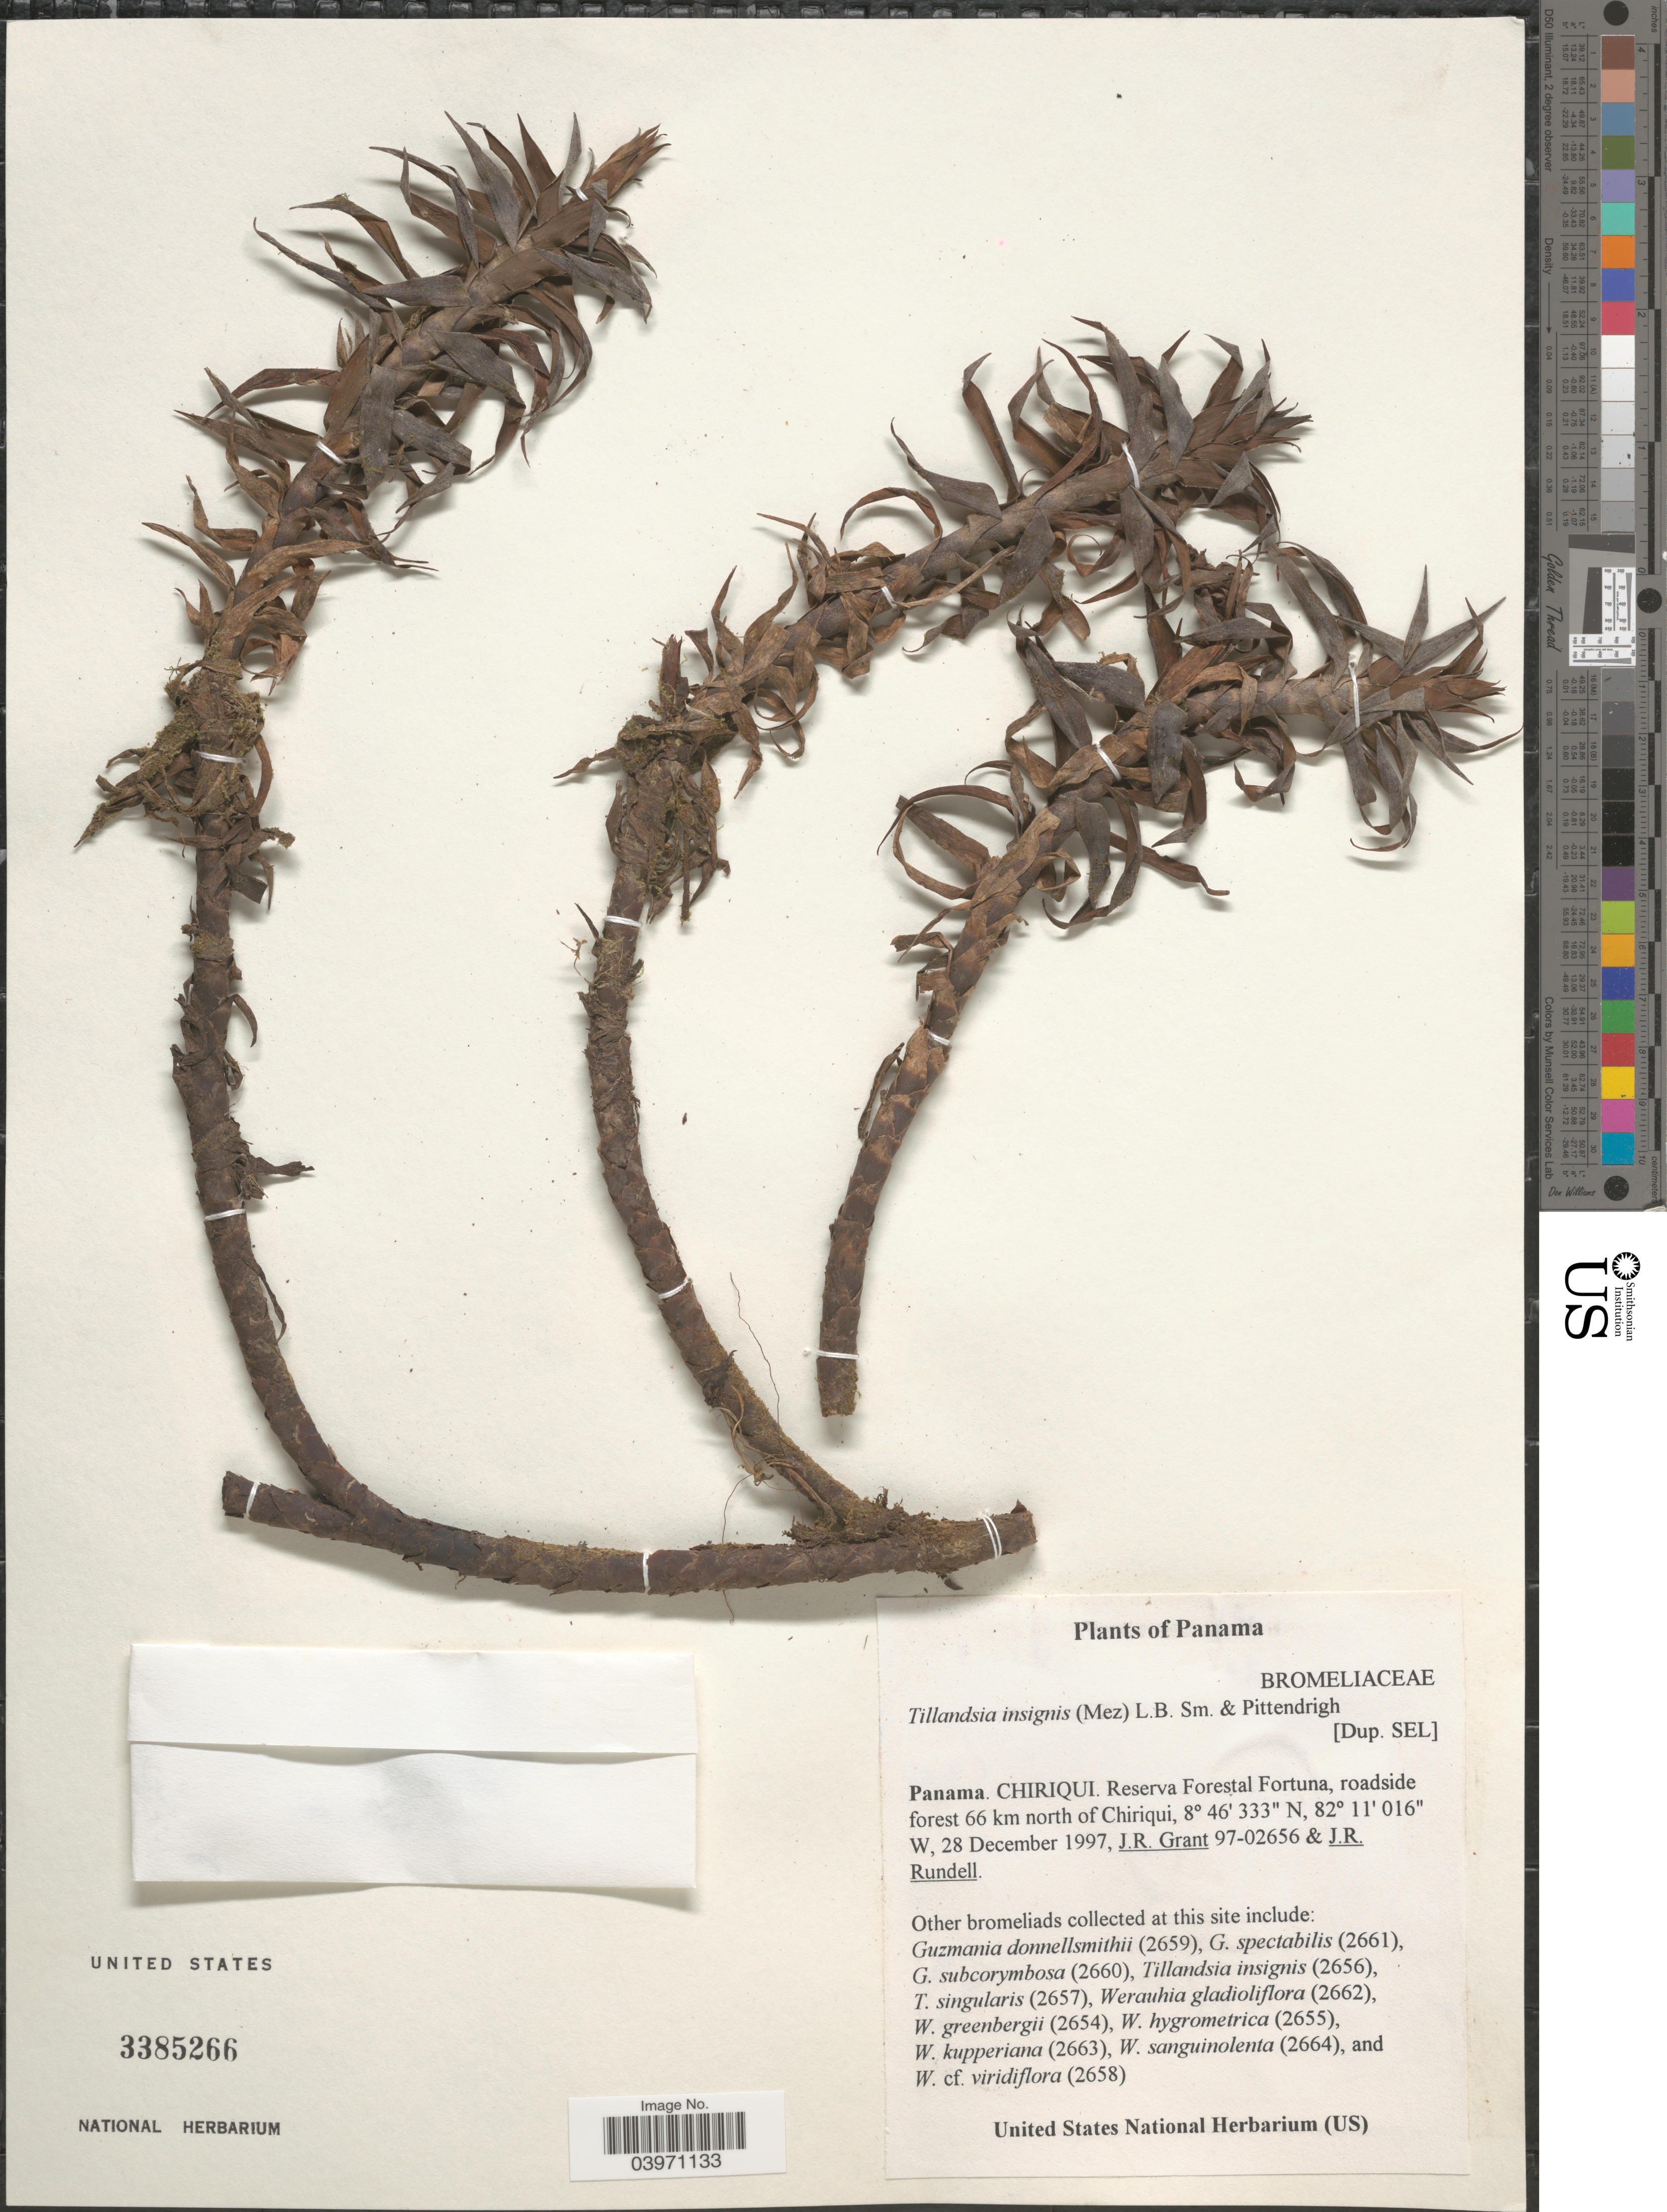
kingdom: Plantae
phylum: Tracheophyta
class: Liliopsida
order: Poales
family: Bromeliaceae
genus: Tillandsia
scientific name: Tillandsia insignis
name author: (Mez) L.B. Sm. & Pittendr.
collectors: J. Grant & J. R. Rundell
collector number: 97-02656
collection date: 1997-12-28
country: Panama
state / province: Chiriqui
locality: Reserva Forestal Fortuna, roadside forest 66 km north of Chiriqui.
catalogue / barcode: US 3385266